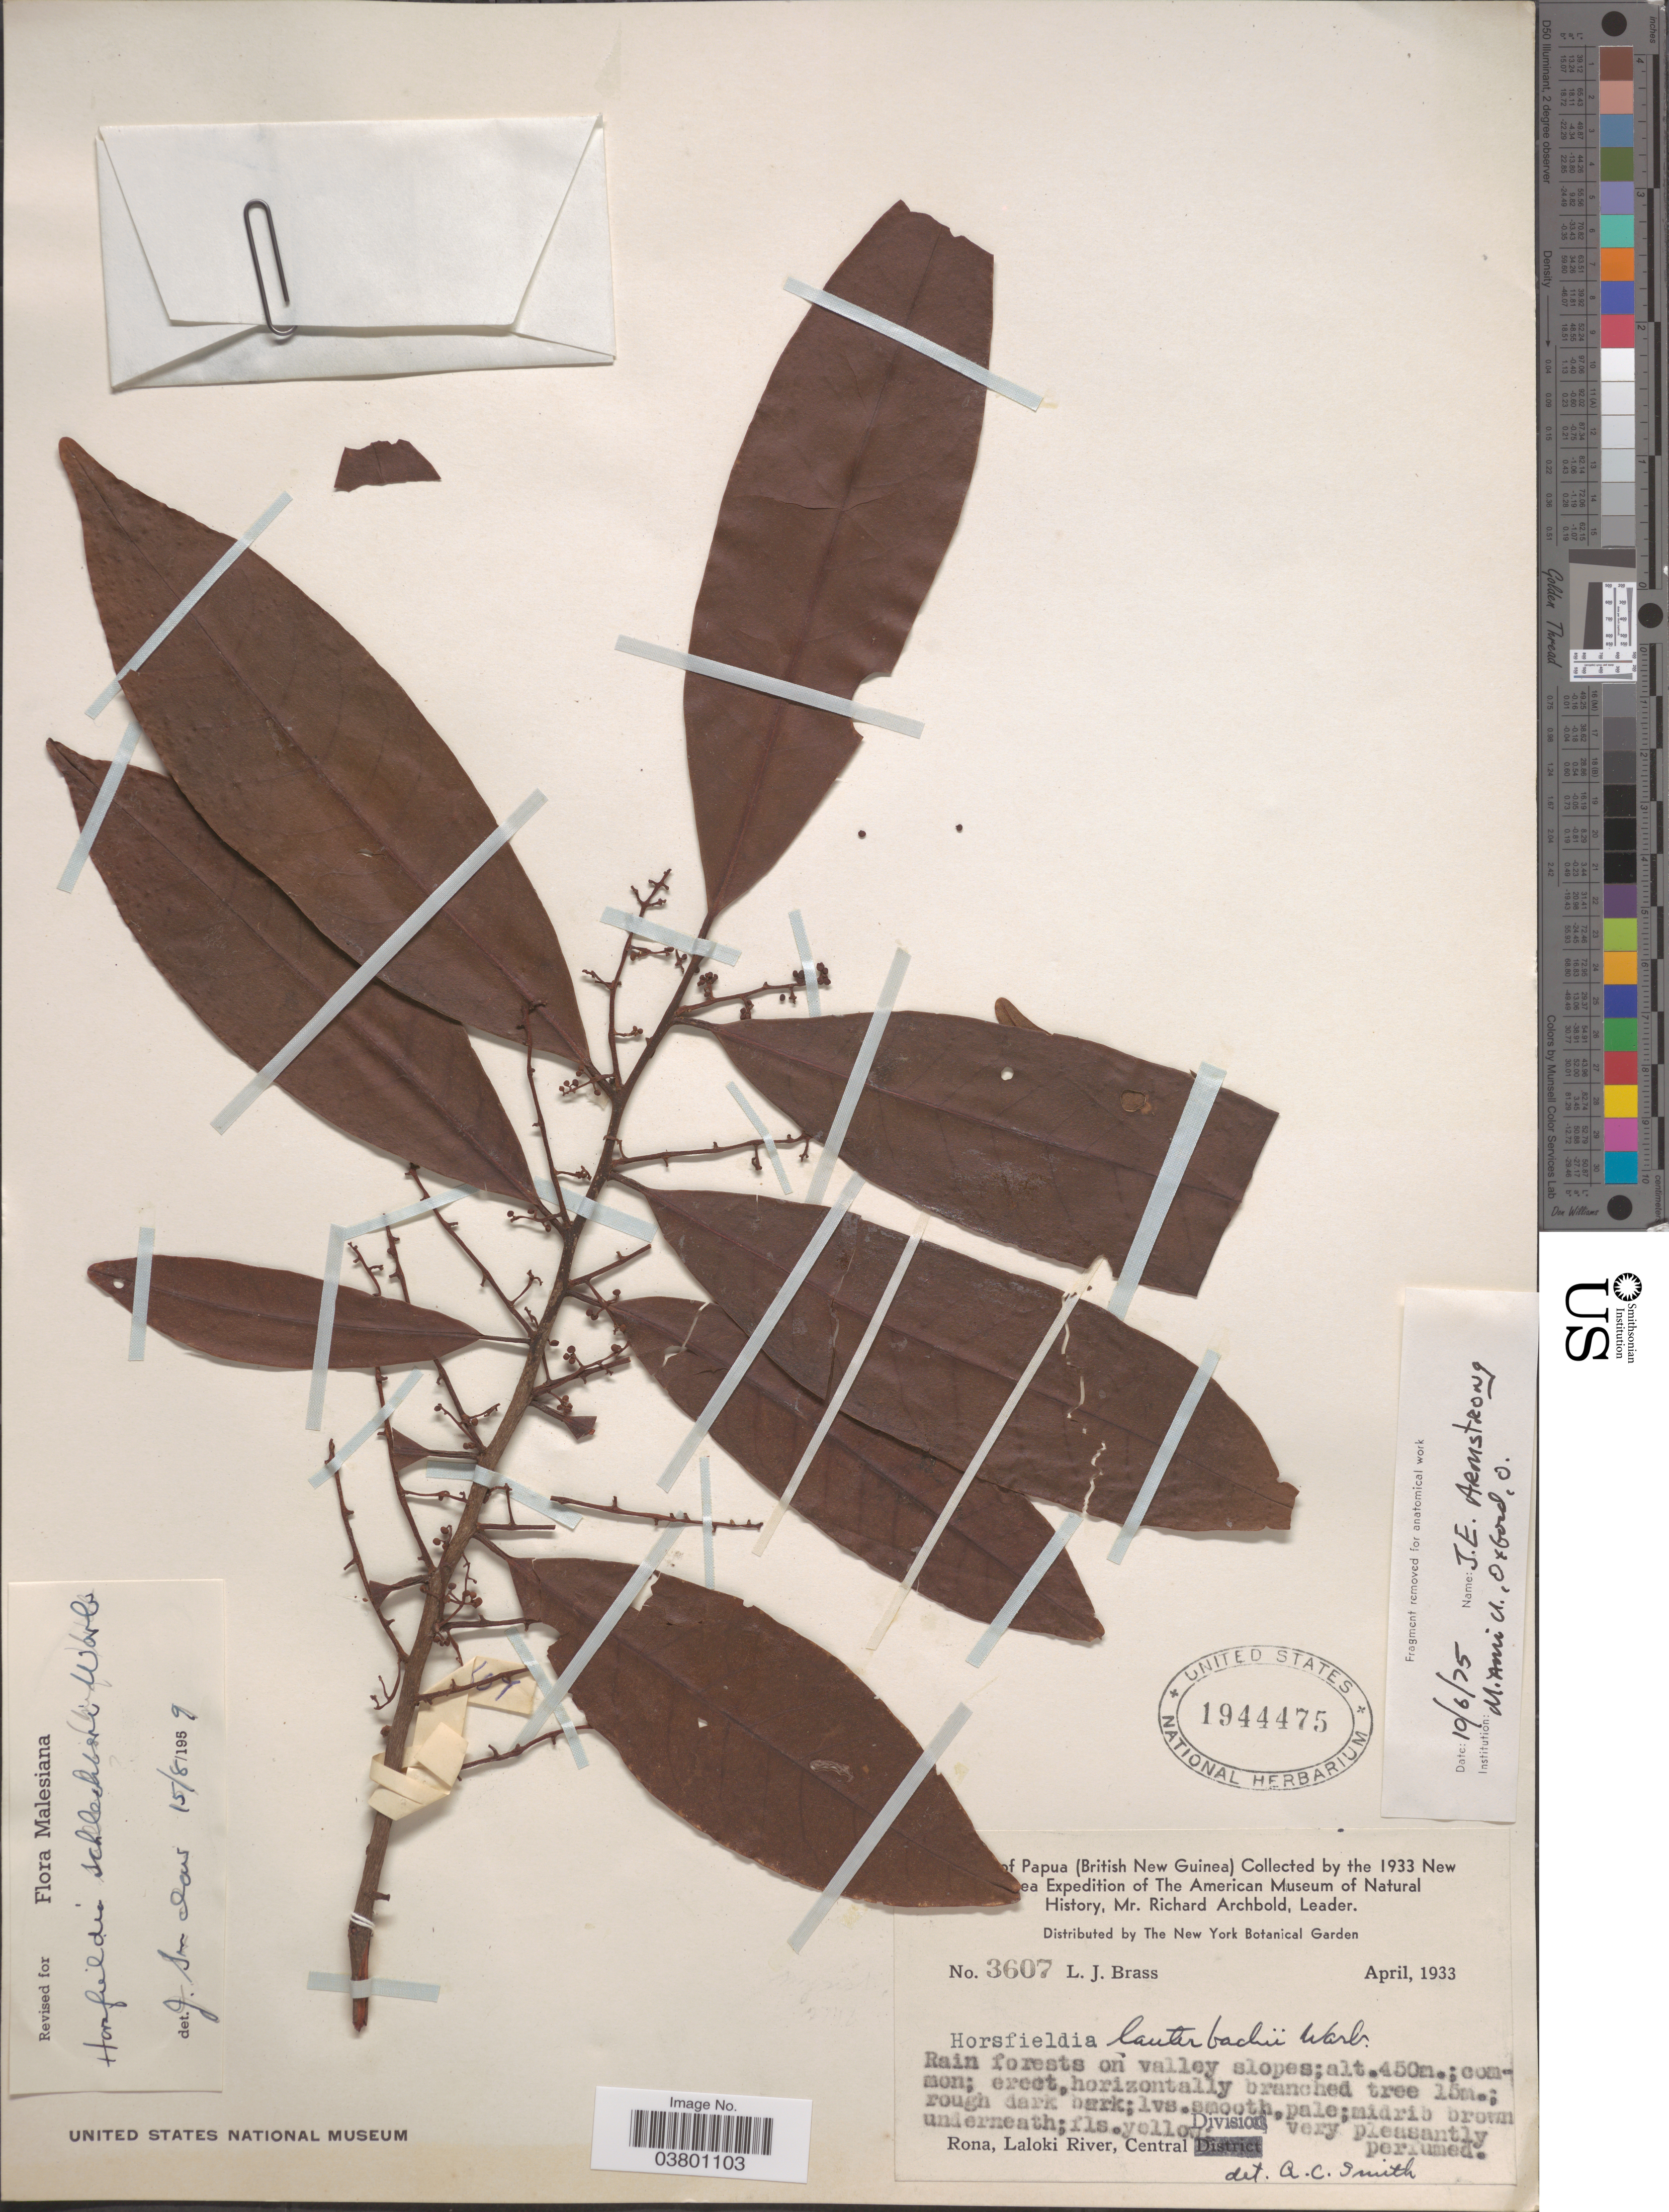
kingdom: Plantae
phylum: Tracheophyta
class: Magnoliopsida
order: Magnoliales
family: Myristicaceae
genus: Horsfieldia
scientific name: Horsfieldia schlechteri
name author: Warb.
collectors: L. J. Brass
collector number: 3607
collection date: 1933-04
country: Papua New Guinea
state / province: Central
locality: Papua (British New Guinea). Rona, Laloki River, Central Division.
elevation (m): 450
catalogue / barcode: US 1944475